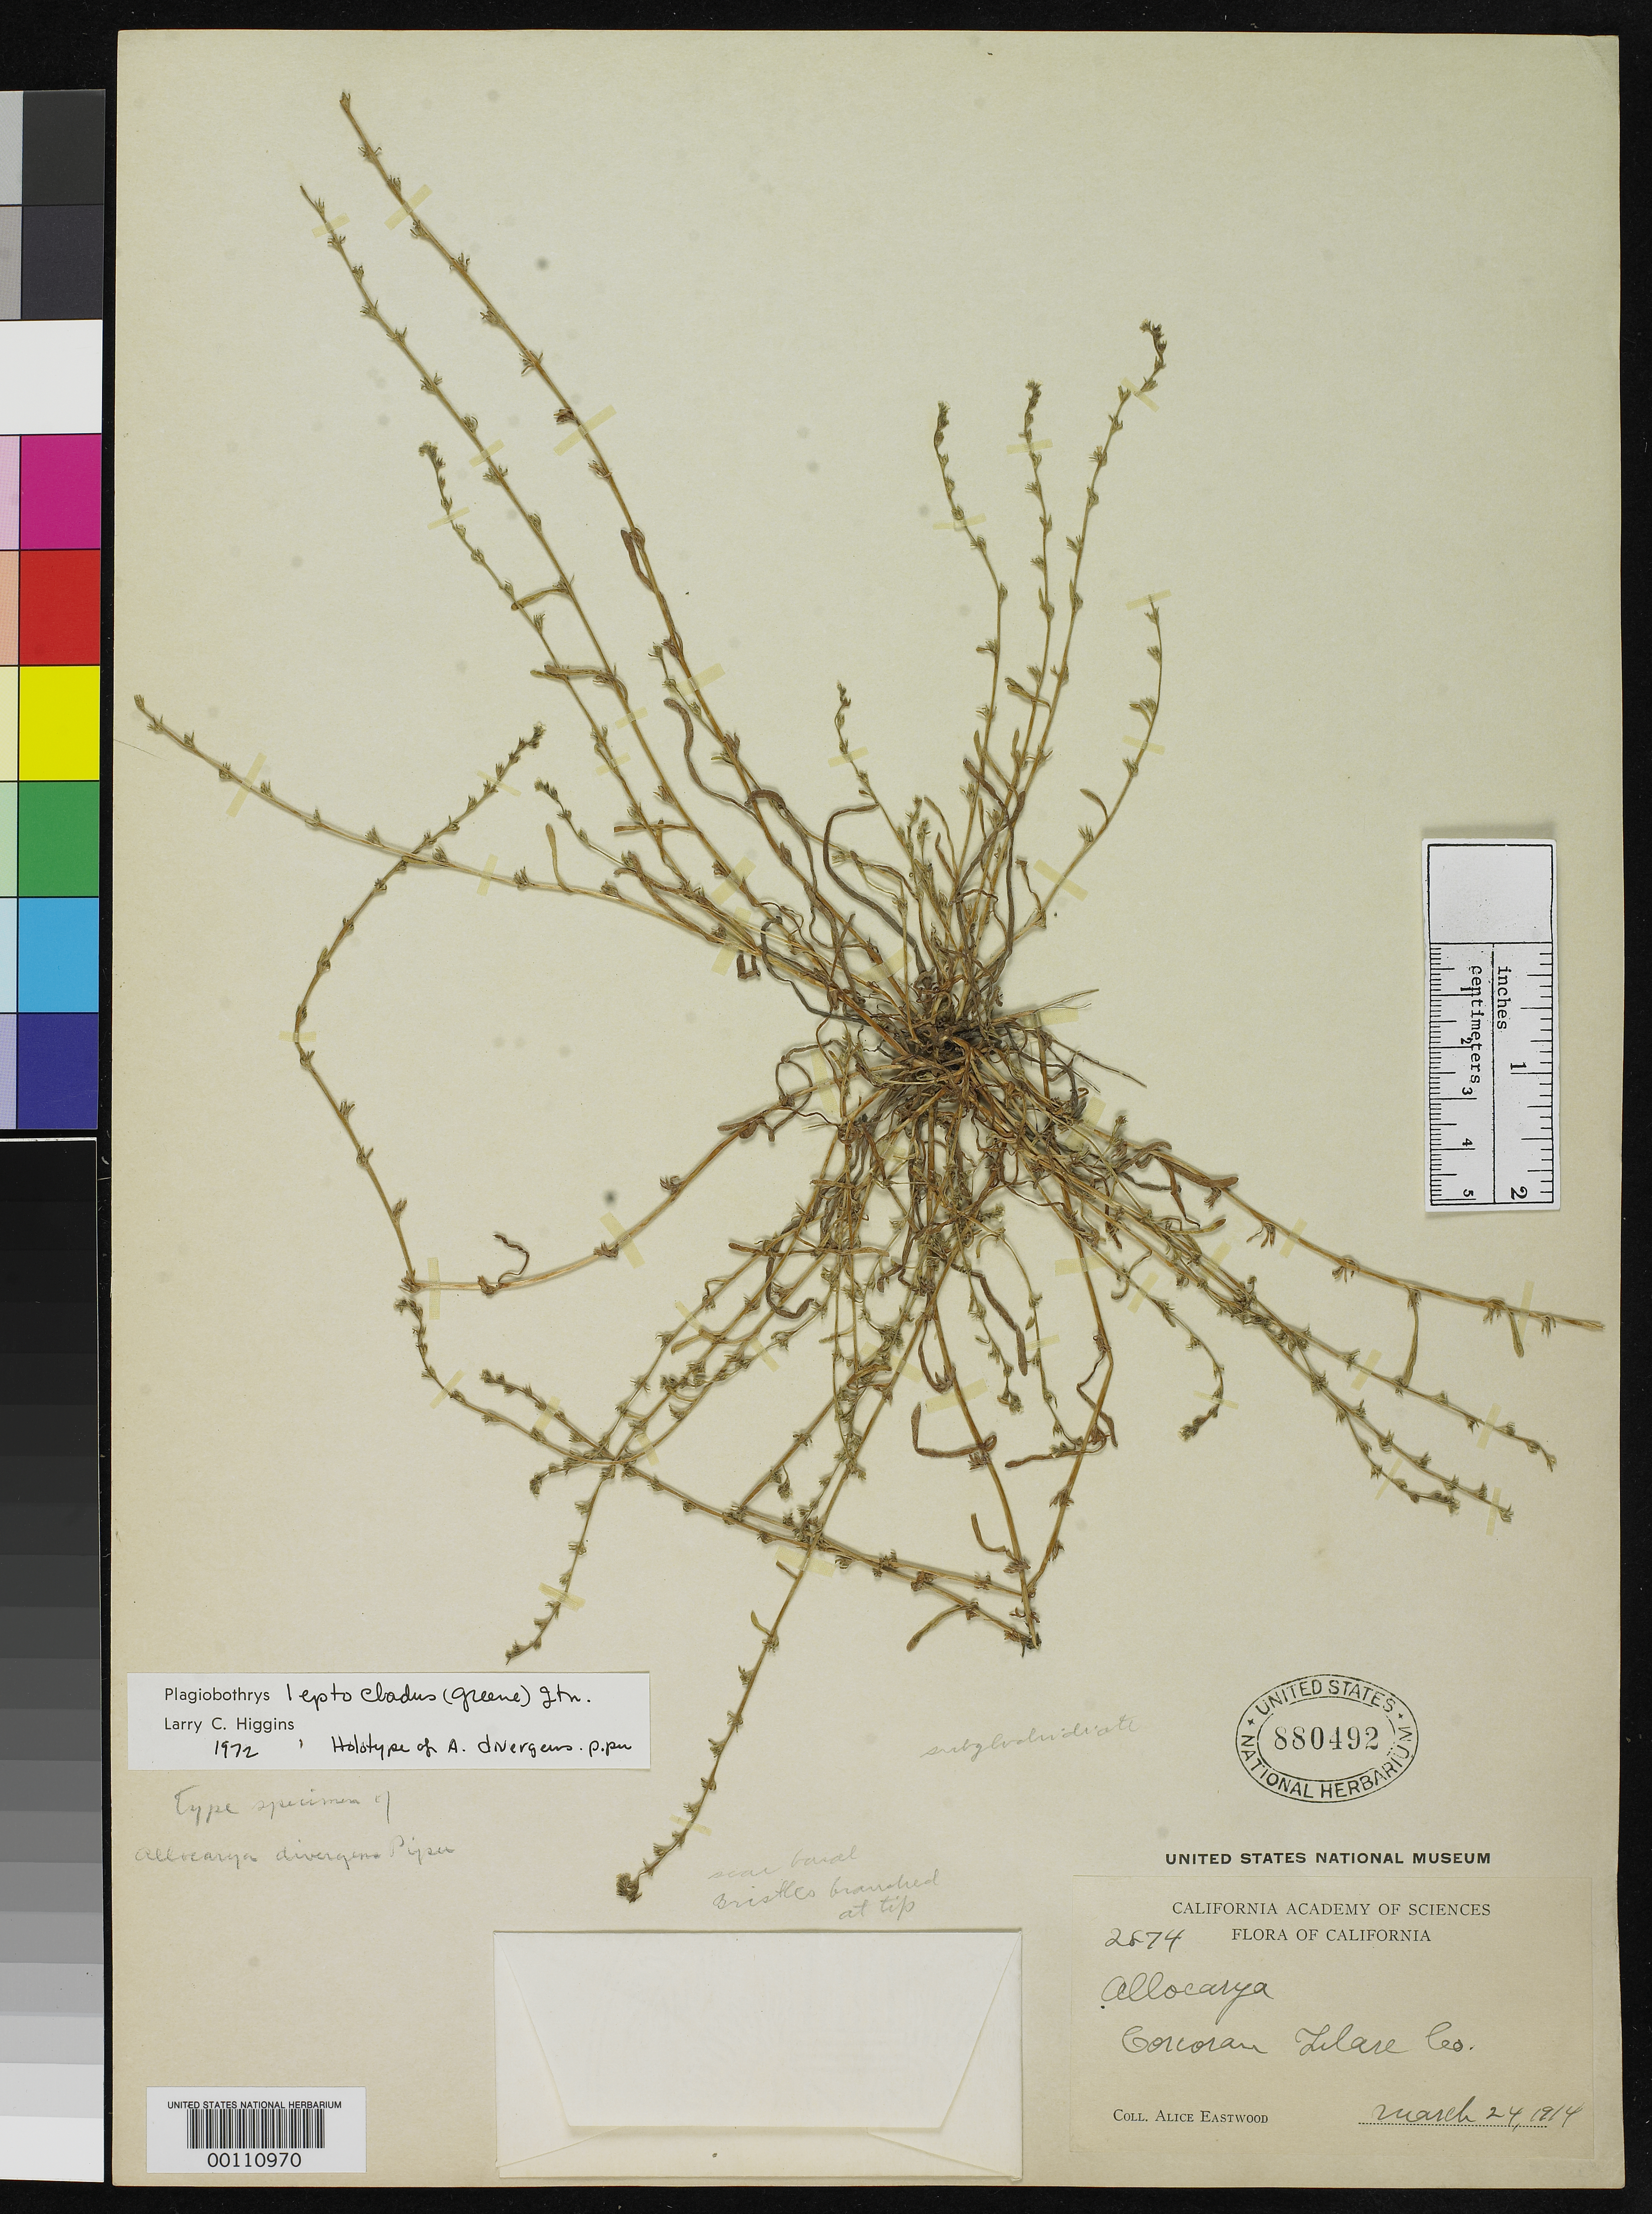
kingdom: Plantae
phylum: Tracheophyta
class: Magnoliopsida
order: Boraginales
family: Boraginaceae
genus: Allocarya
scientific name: Allocarya divergens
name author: Piper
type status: Holotype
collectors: A. Eastwood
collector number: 2874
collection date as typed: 24 Mar 1914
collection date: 1914-03-24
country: United States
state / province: California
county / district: Tulare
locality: Corcoran.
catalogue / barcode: US 880492